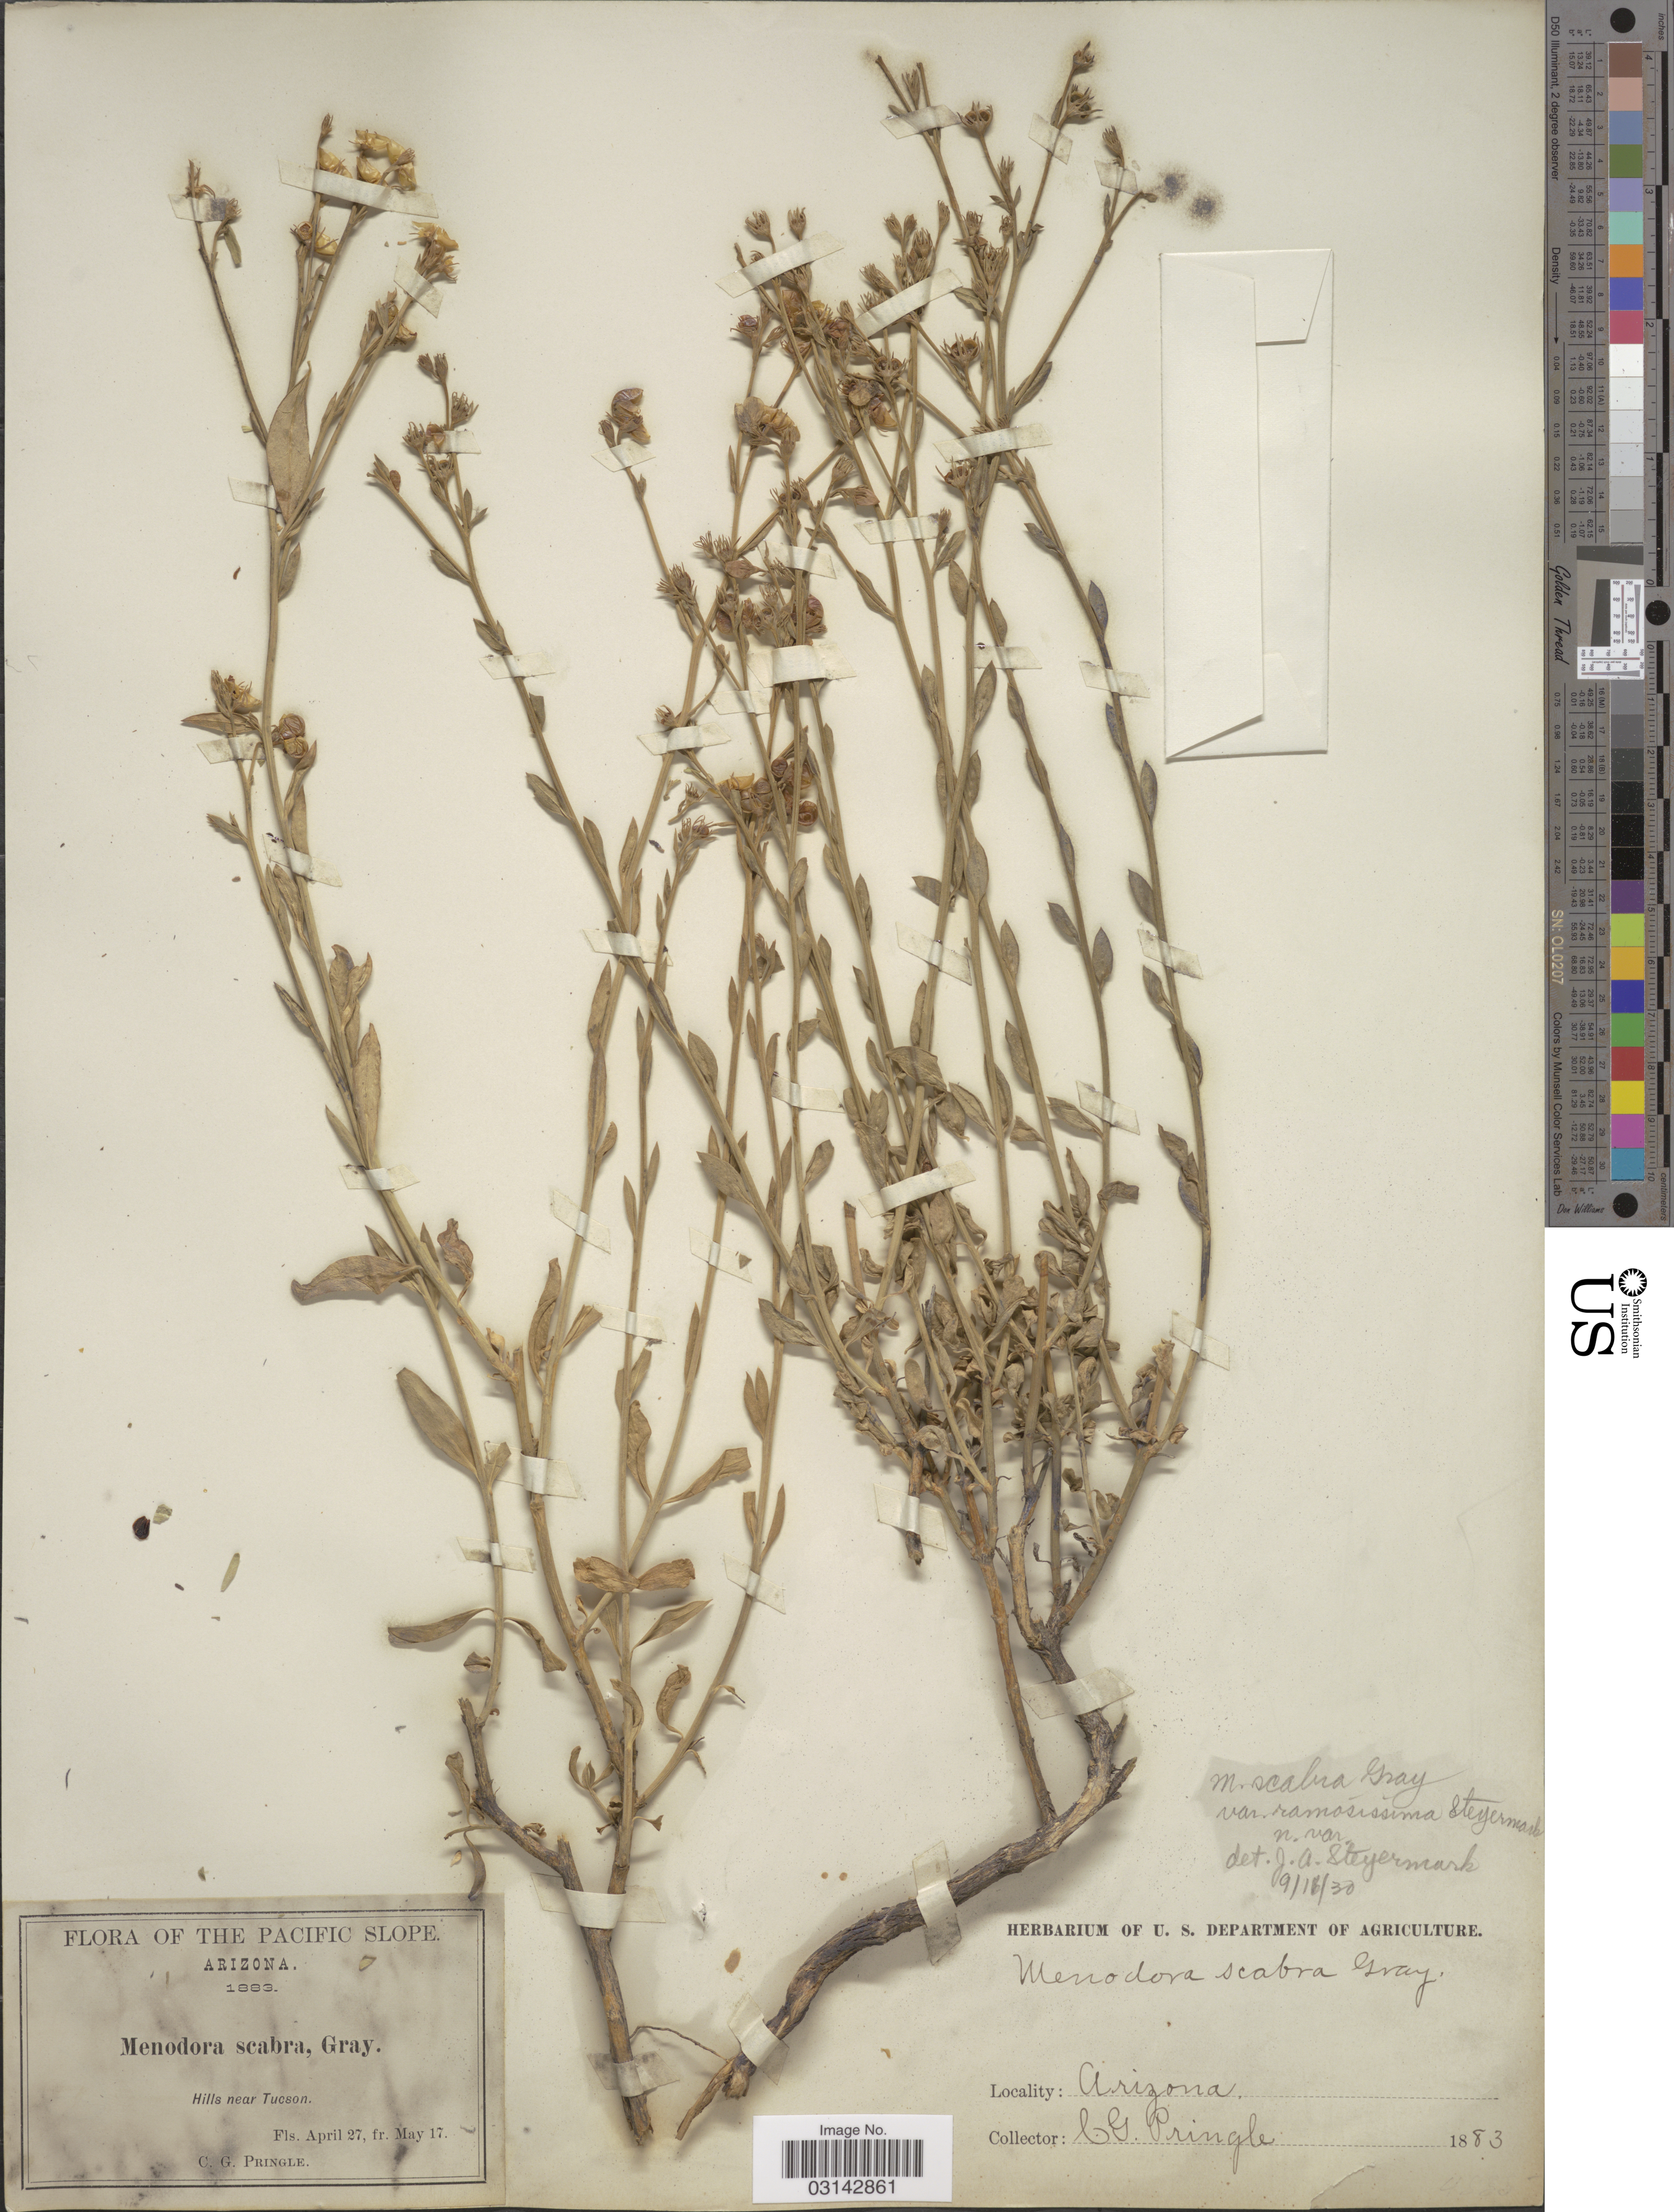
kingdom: Plantae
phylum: Tracheophyta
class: Magnoliopsida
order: Lamiales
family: Oleaceae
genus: Menodora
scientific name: Menodora scabra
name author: A. Gray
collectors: C. G. Pringle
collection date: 1883-04-27/1883-05-17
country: United States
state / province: Arizona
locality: Pacific Slope. Hills near Tucson.